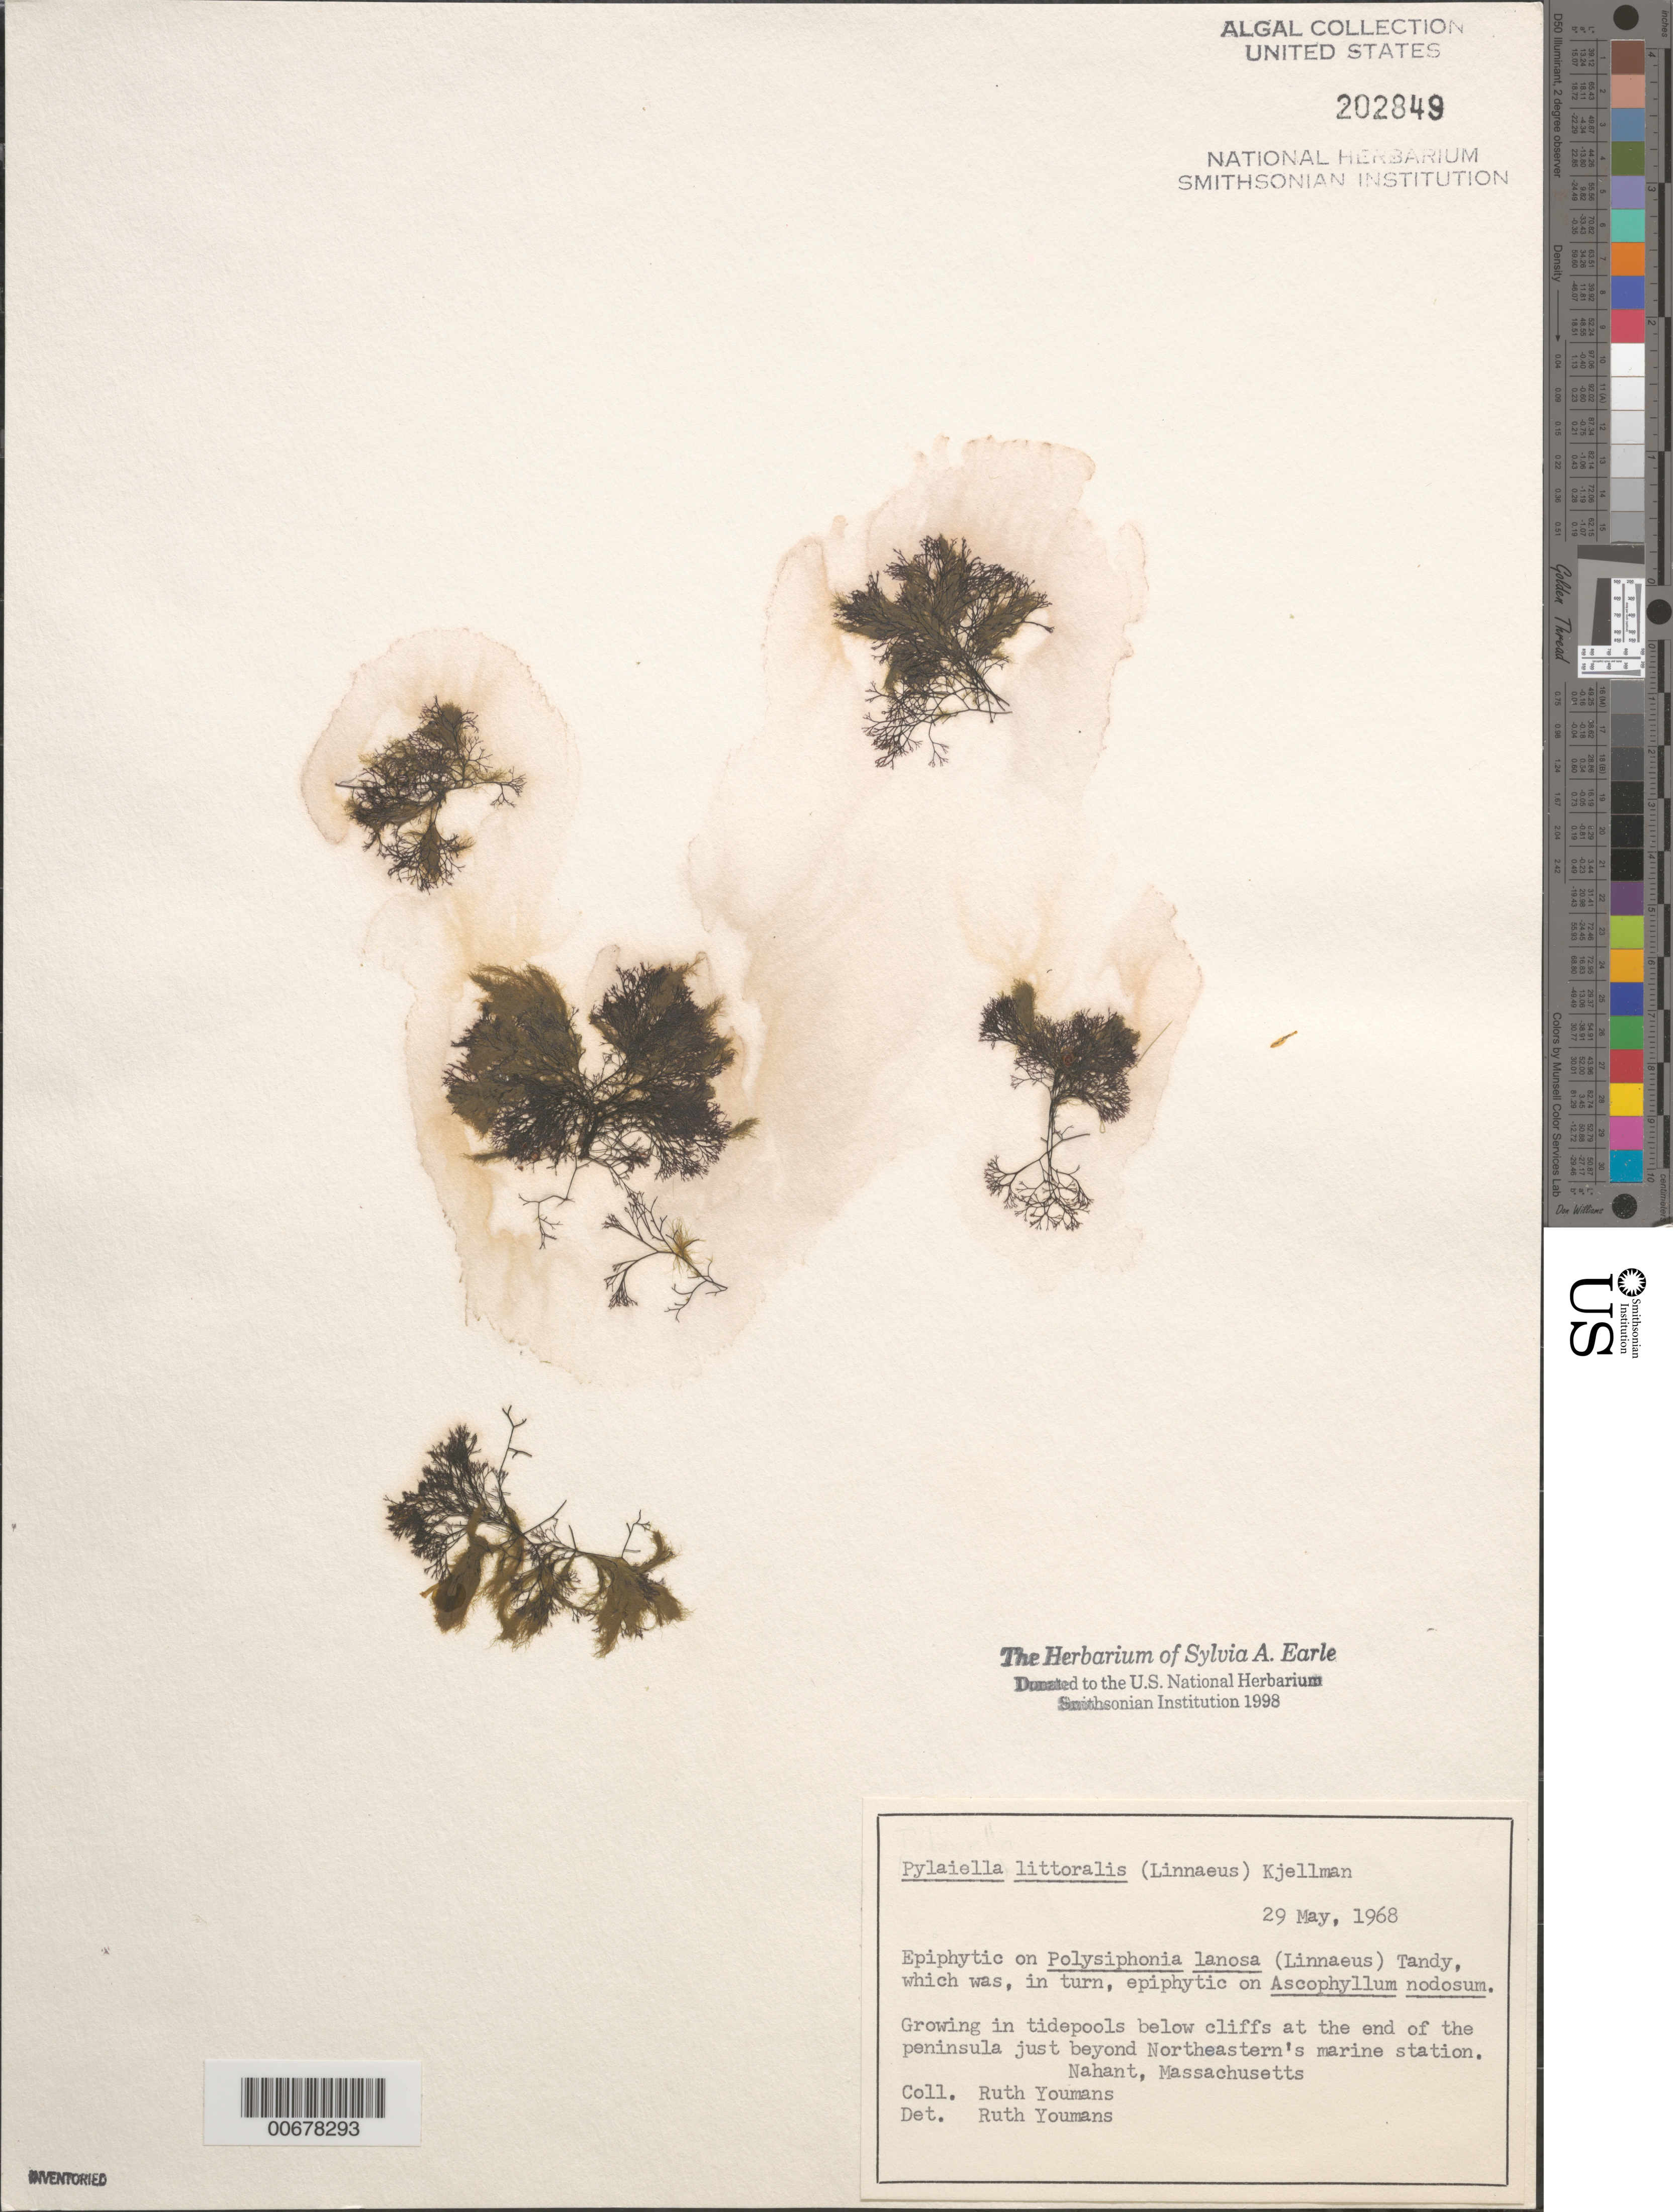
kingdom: Chromista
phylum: Ochrophyta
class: Phaeophyceae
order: Ectocarpales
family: Acinetosporaceae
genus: Pylaiella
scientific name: Pylaiella litoralis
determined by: Youmans, Ruth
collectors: R. Youmans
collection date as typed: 29 May 1968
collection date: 1968-05-29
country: United States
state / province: Massachusetts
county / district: Essex County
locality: Peninsula end just beyond Northeastern University's marine station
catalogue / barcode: US 202849